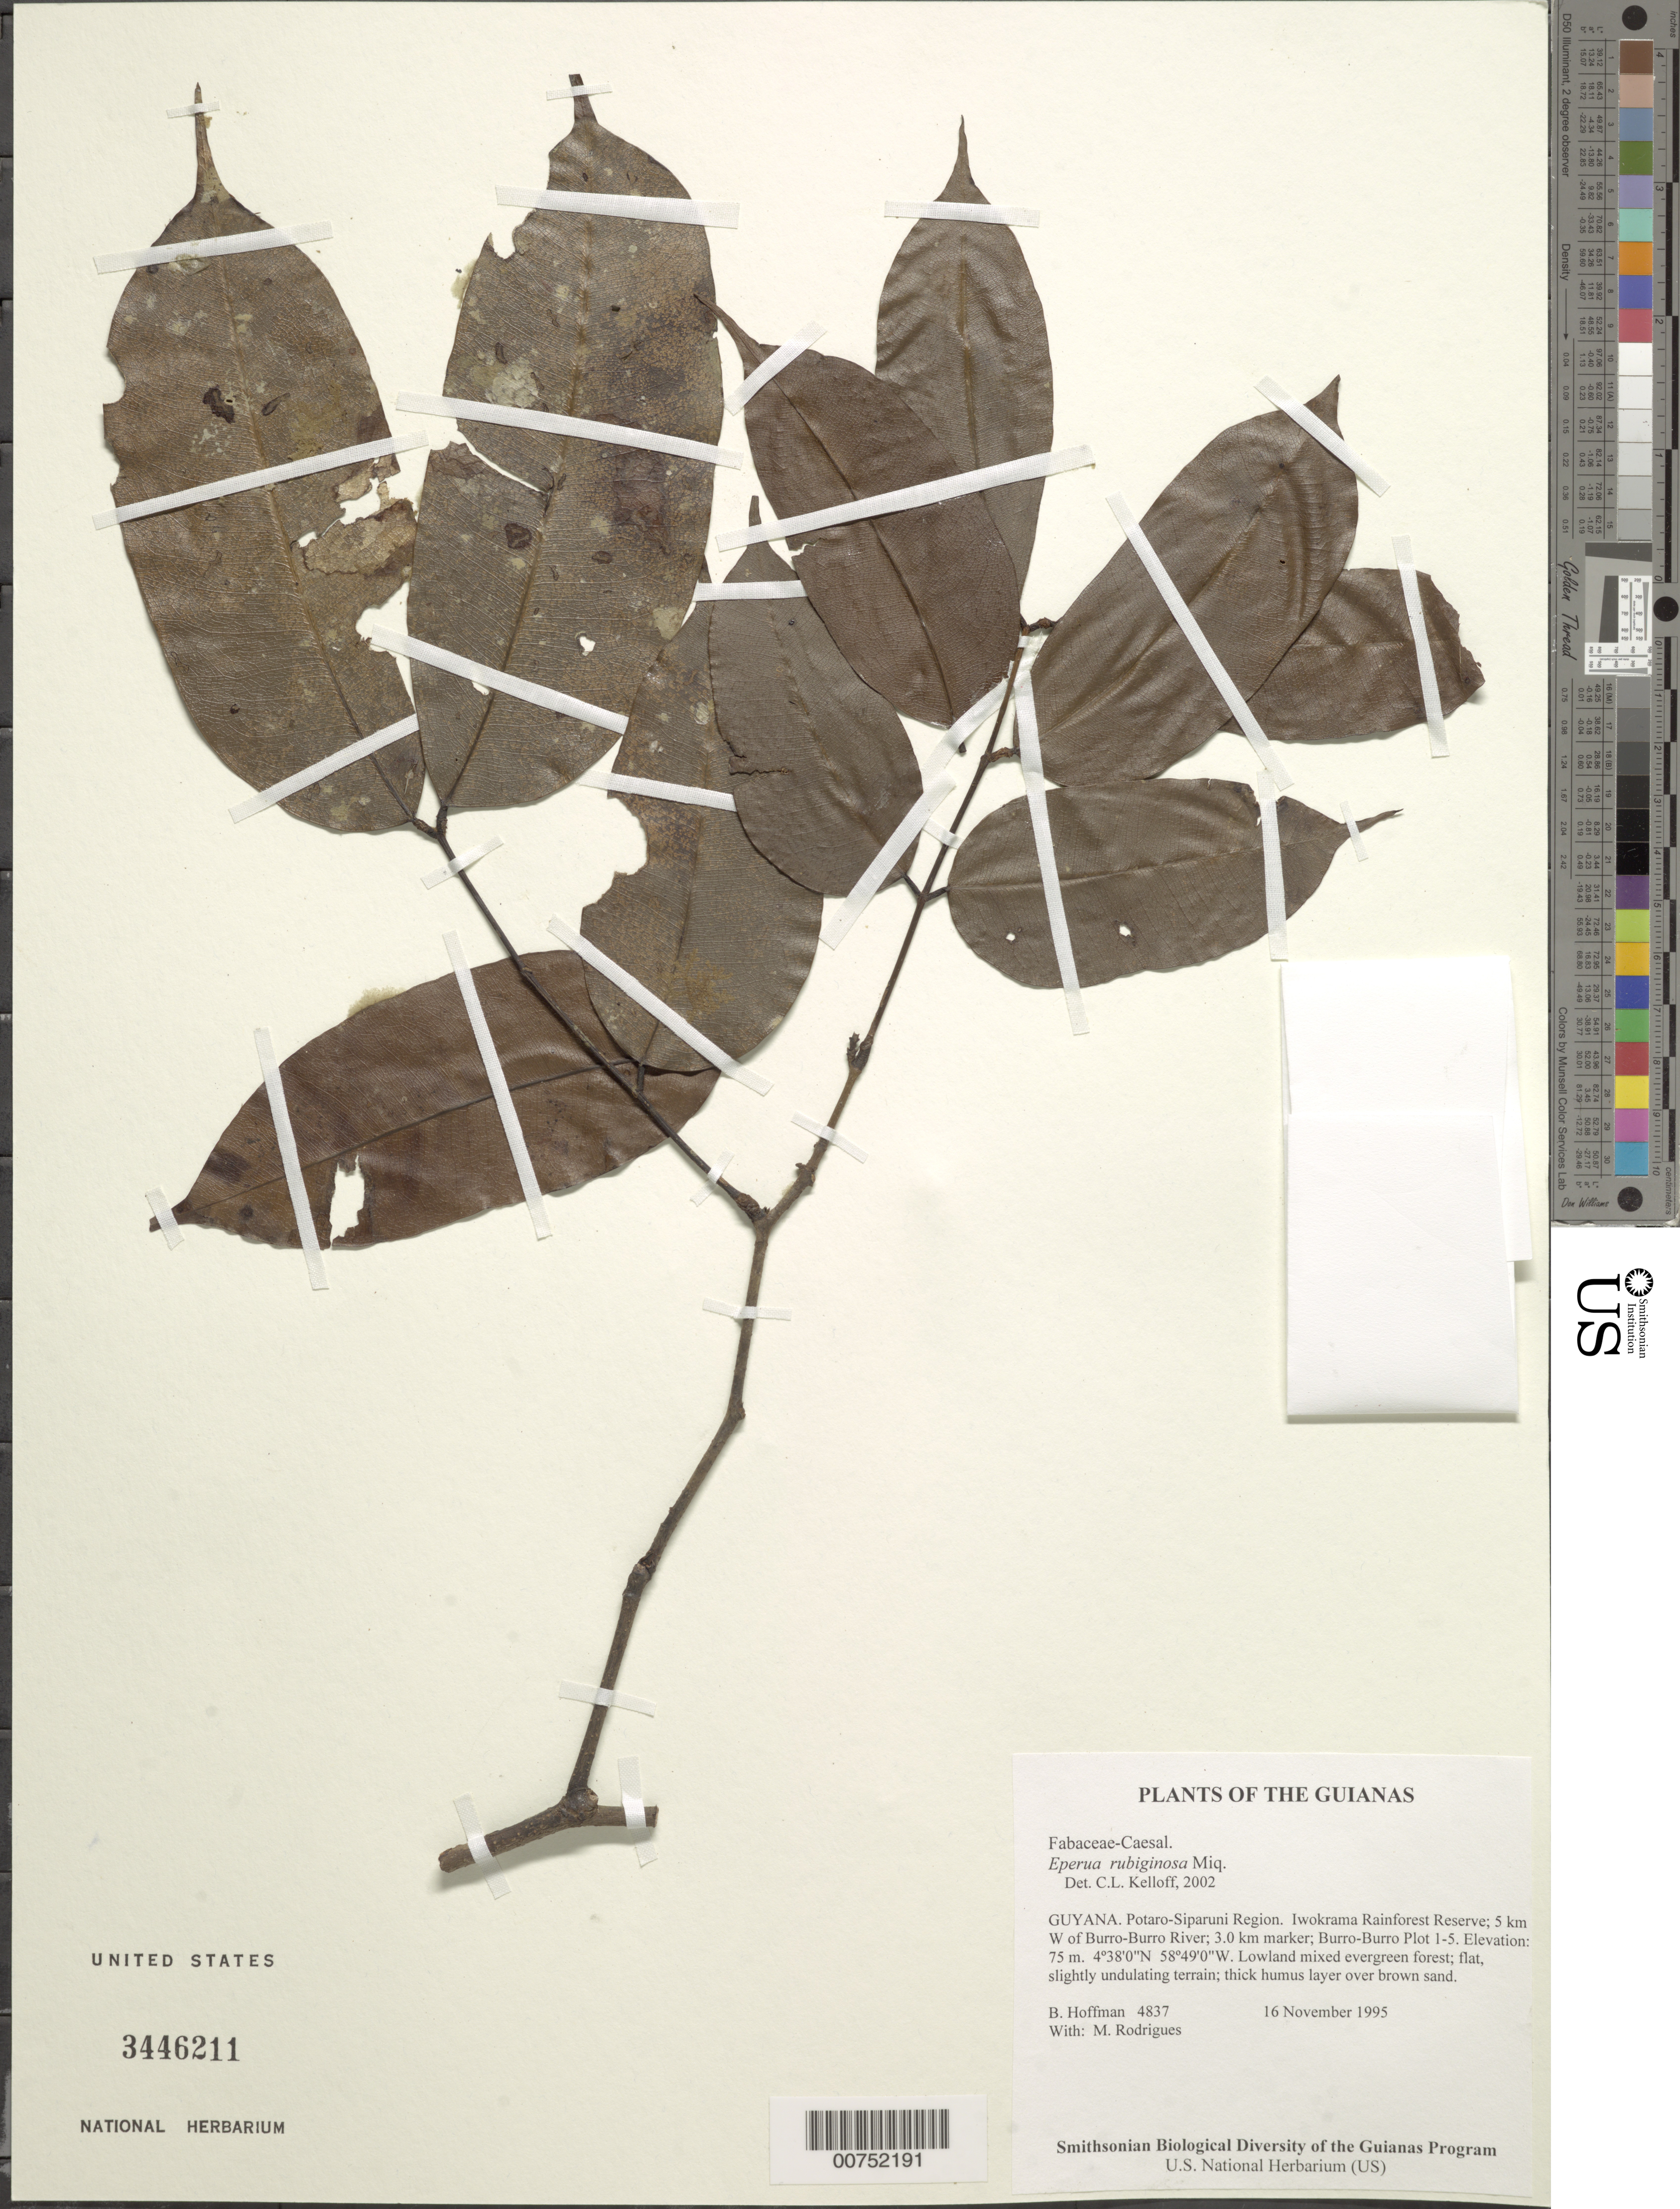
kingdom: Plantae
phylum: Tracheophyta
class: Magnoliopsida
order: Fabales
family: Fabaceae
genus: Eperua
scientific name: Eperua falcata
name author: Aubl.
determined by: Fortes, E. A.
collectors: B. Hoffman & M. T. Rodrigues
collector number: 4837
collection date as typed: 16 November 1995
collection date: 1995-11-16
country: Guyana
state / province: Potaro-Siparuni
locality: Iwokrama Rainforest Reserve; 5 km cut line W of Burro-Burro River; 3.0 km marker. Burro-Burro Plot 1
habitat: Lowland mixed evergreen forest; flat, slightly undulating terrain; thick humus layer over brown sand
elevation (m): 75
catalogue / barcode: US 3446211